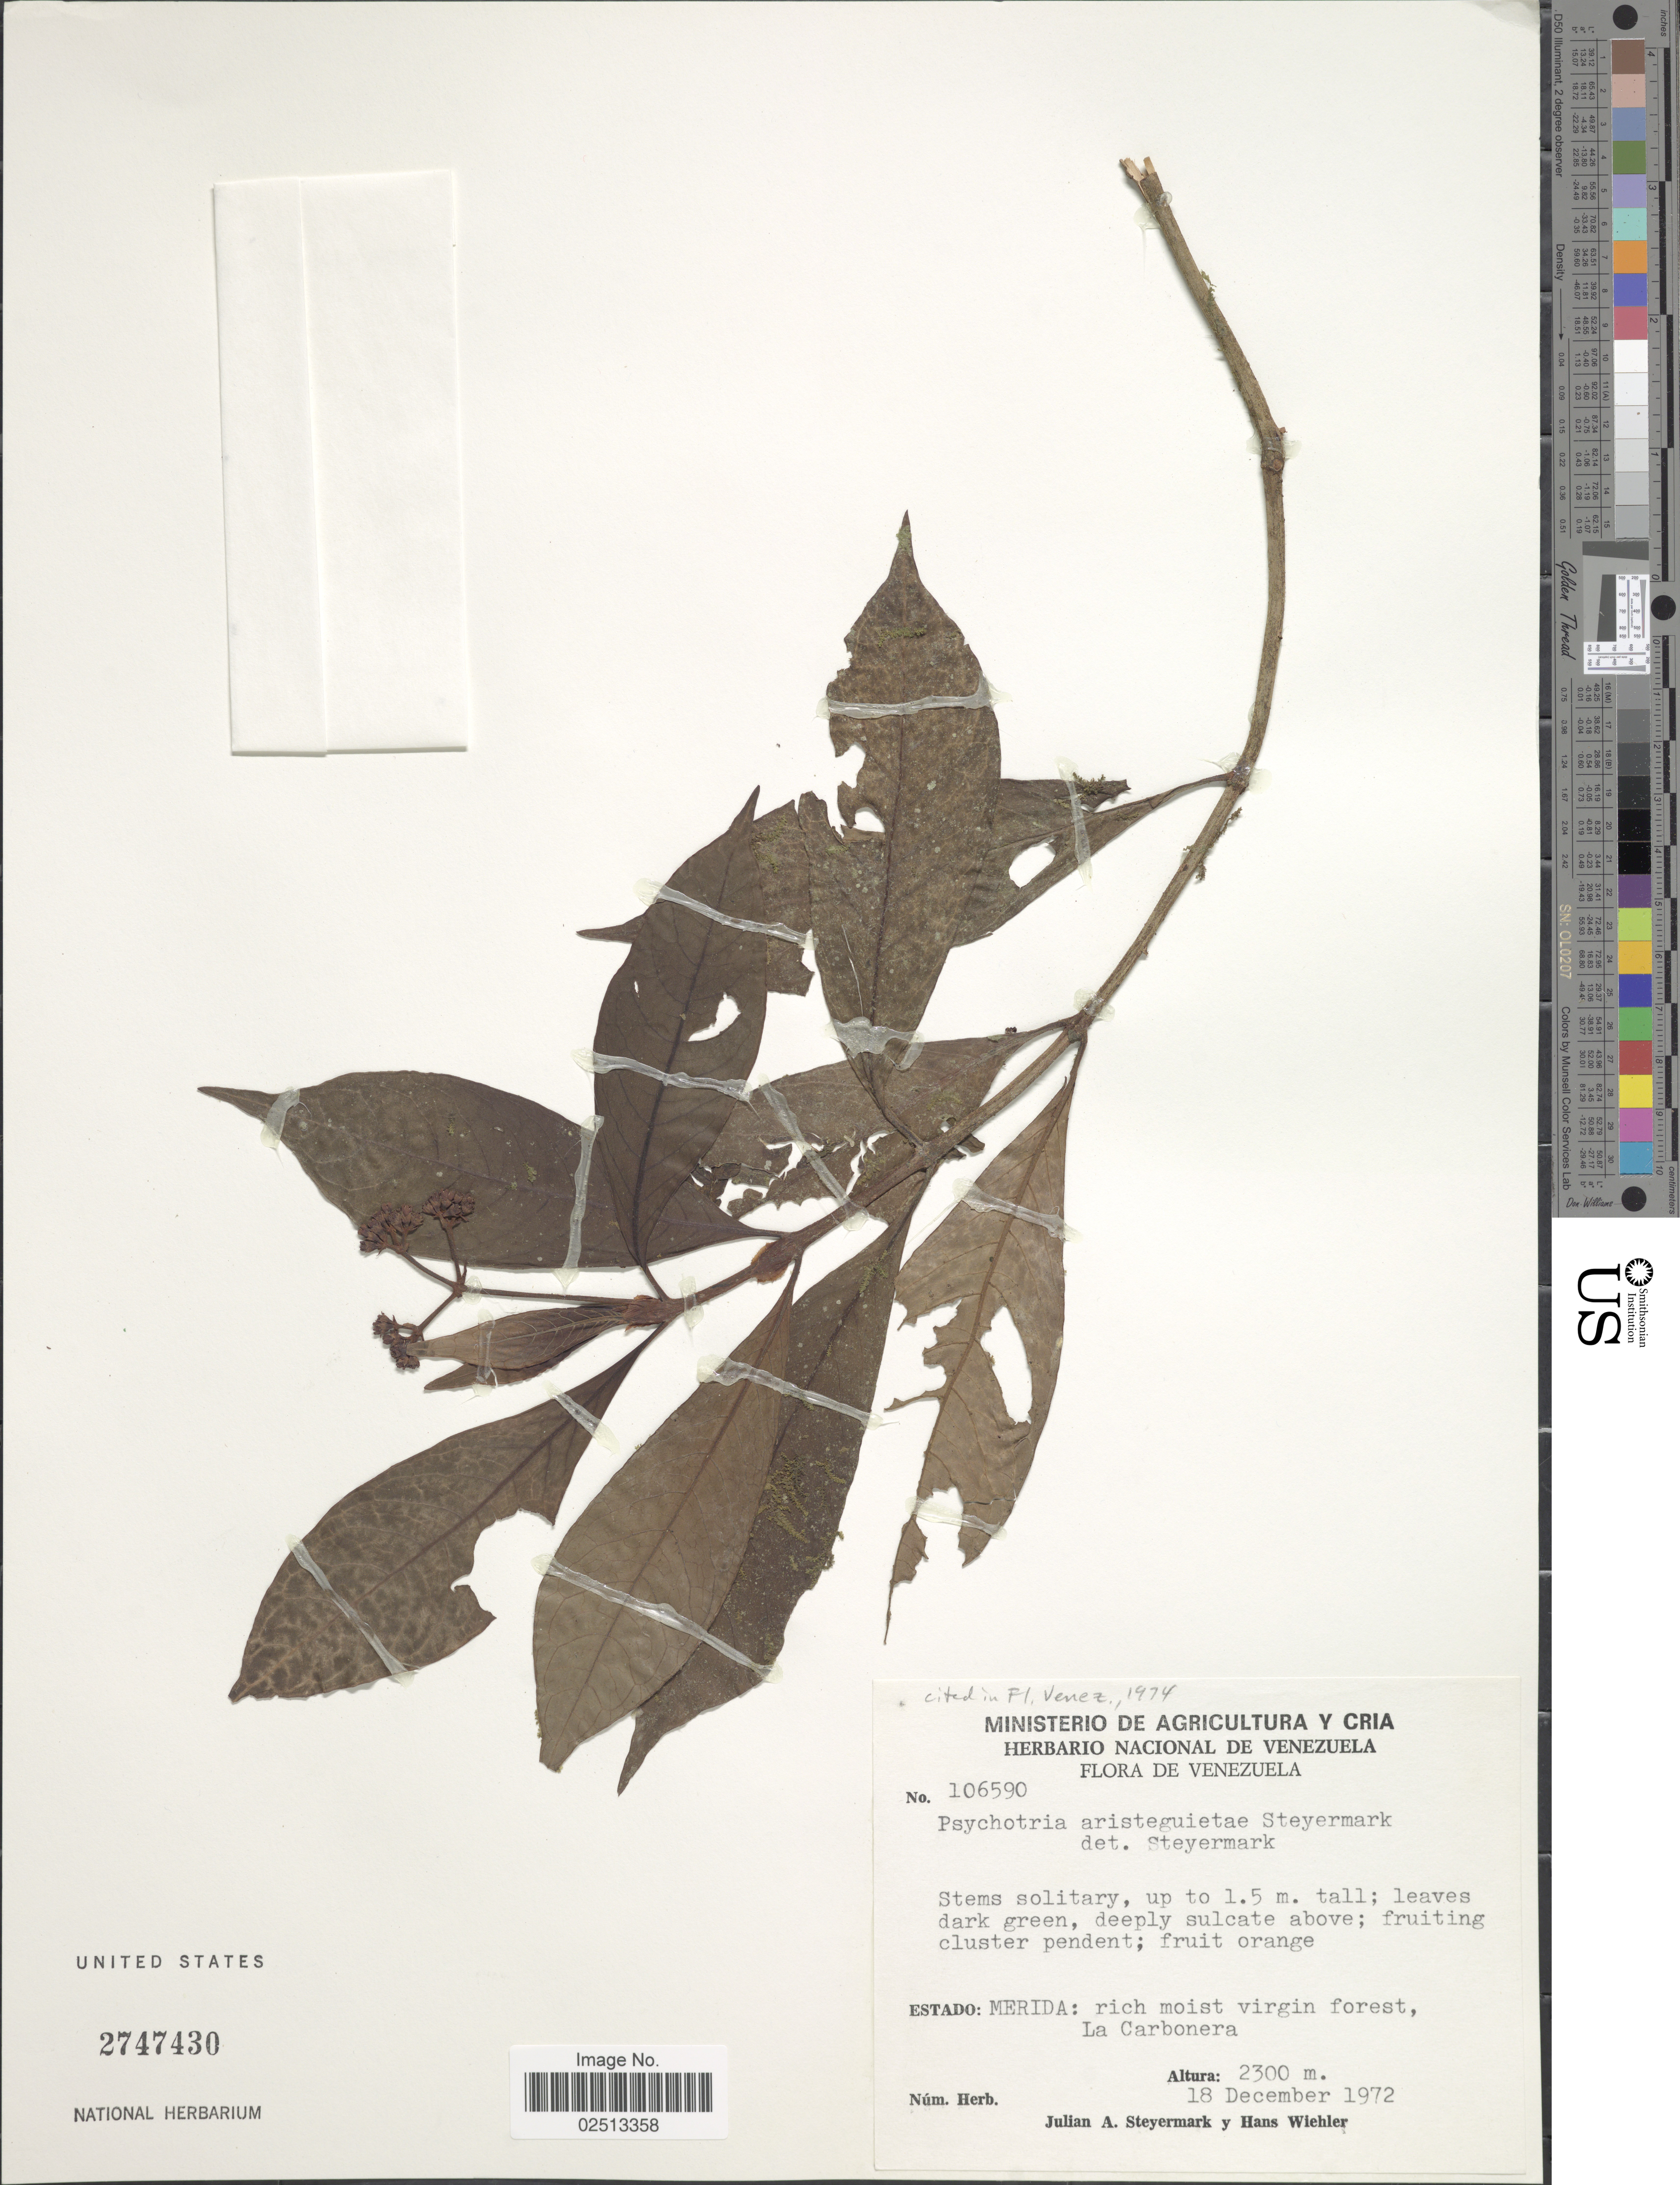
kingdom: Plantae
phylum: Tracheophyta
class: Magnoliopsida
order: Gentianales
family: Rubiaceae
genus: Psychotria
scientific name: Psychotria aristeguietae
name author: Steyerm.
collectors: J. Steyermark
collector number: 106590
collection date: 1972-12-18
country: Venezuela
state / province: Mérida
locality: Estado Merida:rich moist virgin forest La Carbonera.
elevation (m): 2300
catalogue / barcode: US 2747430